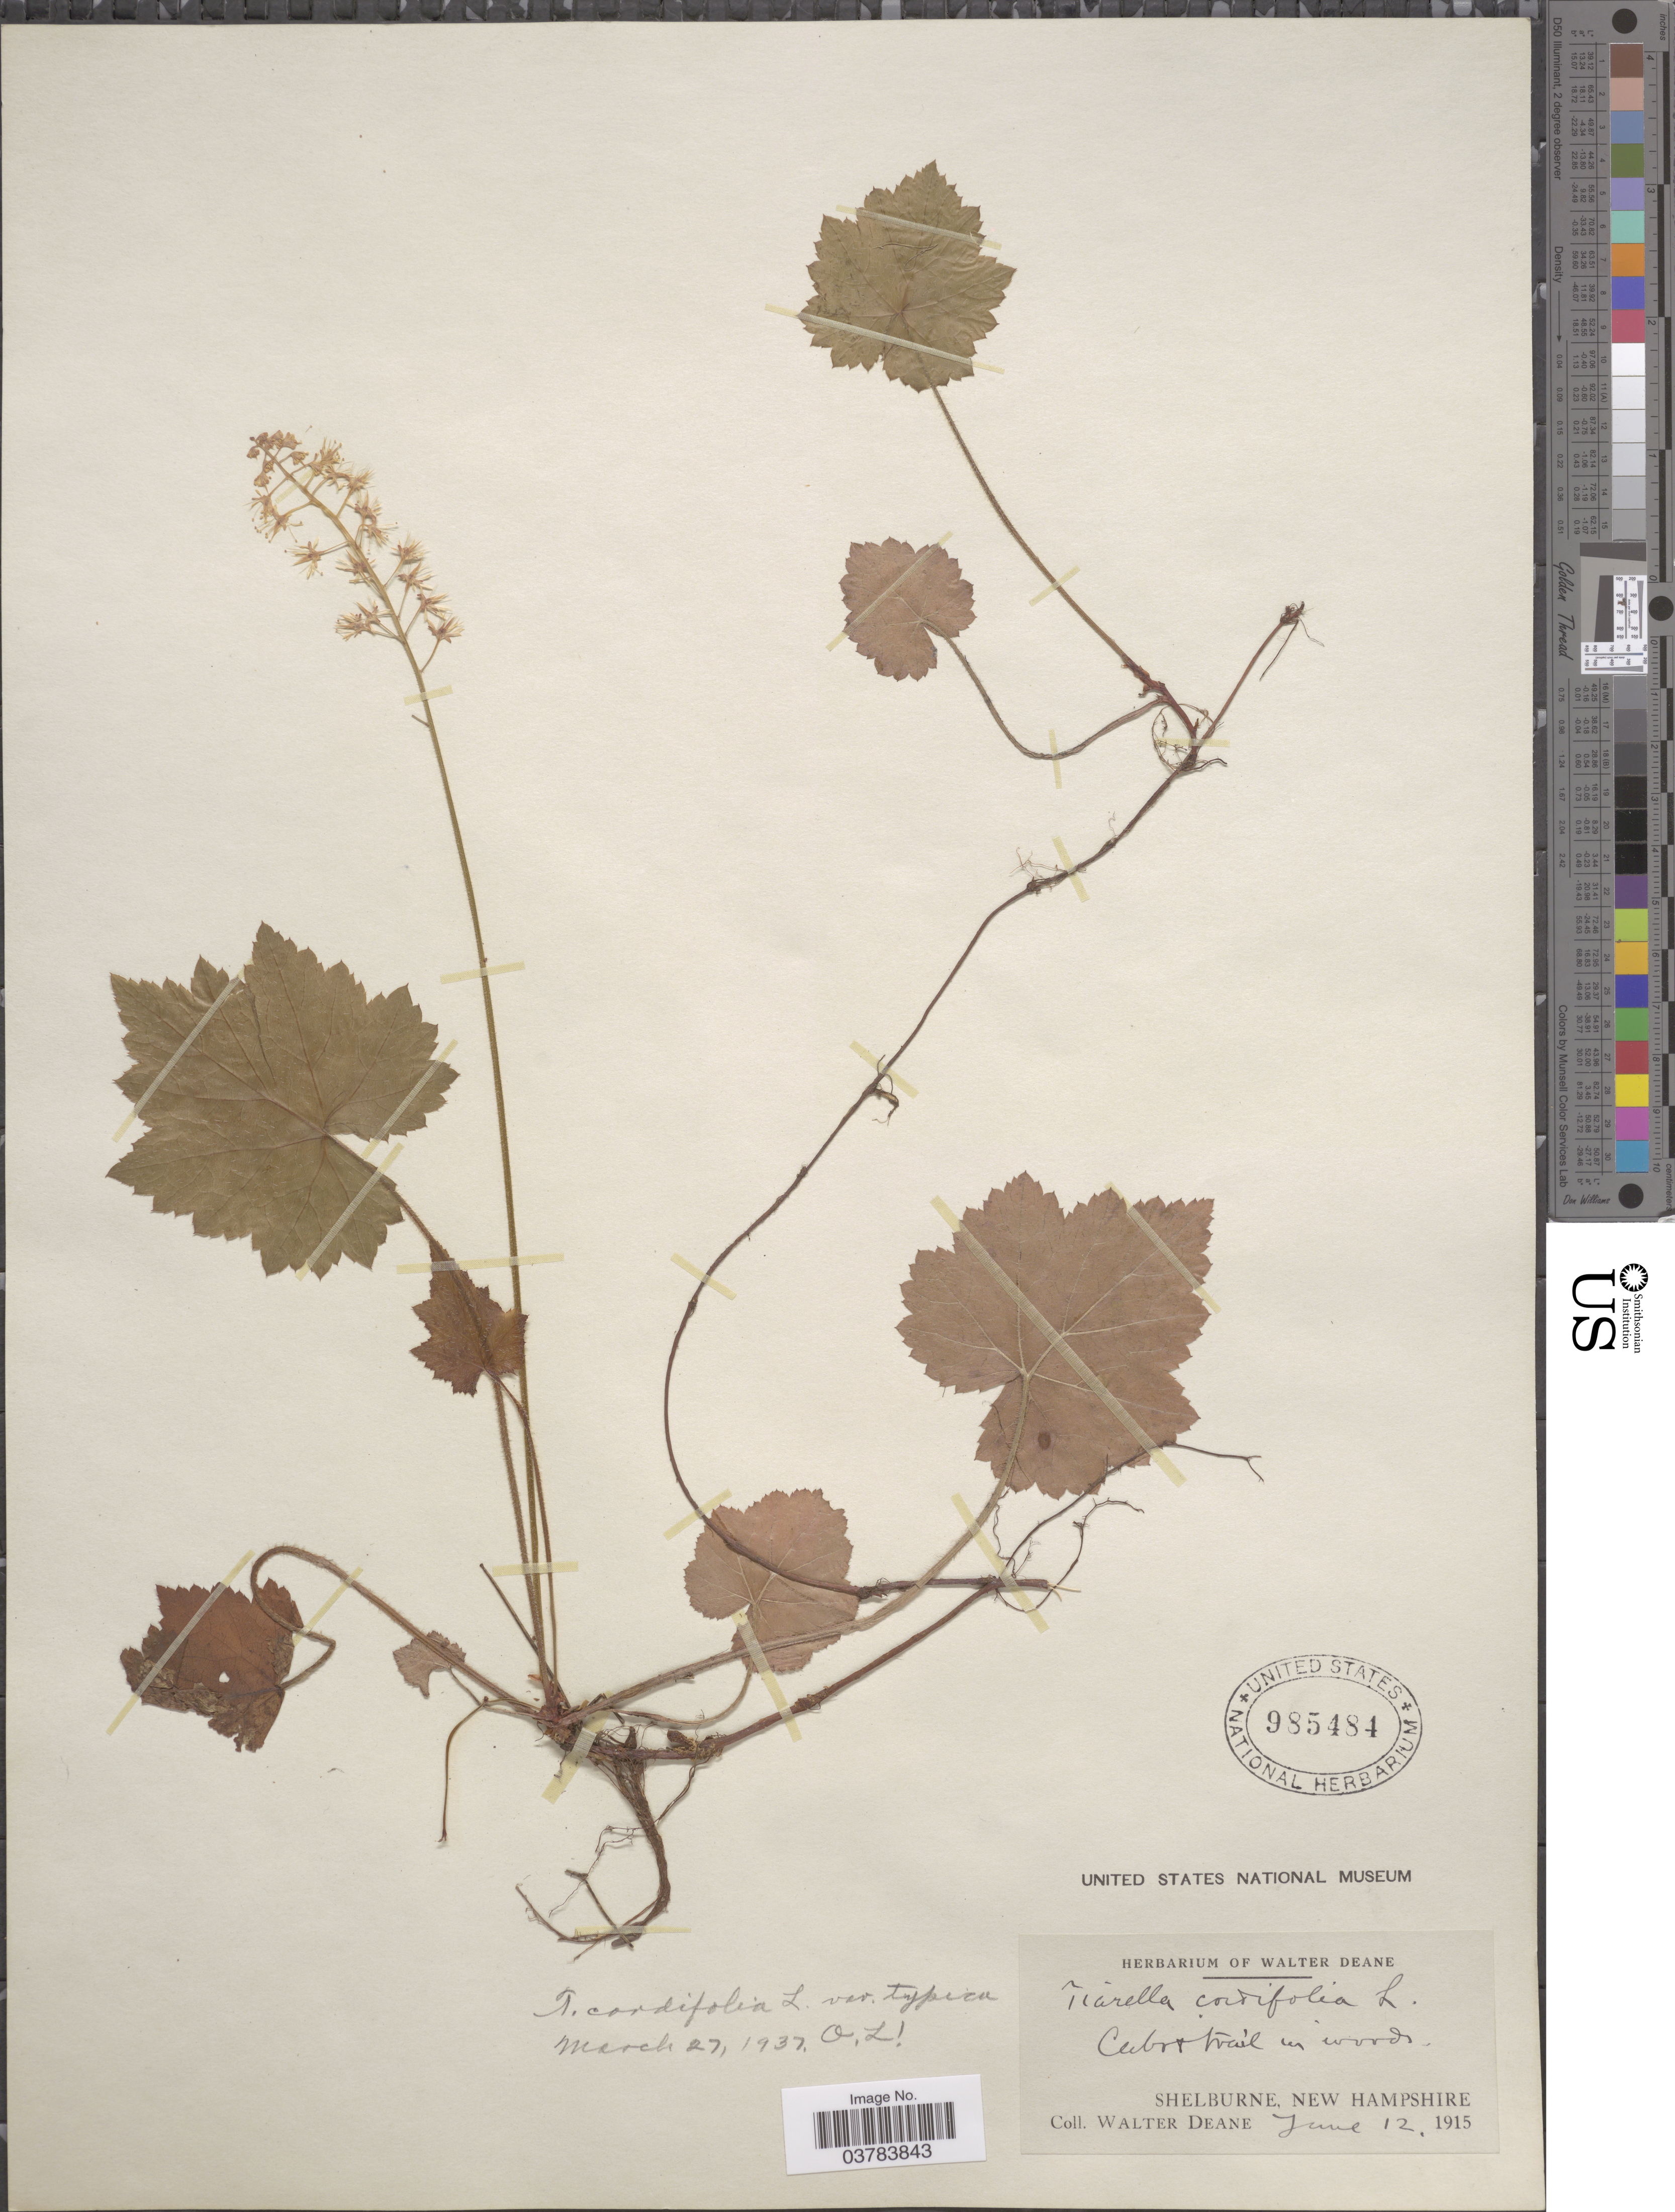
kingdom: Plantae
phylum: Tracheophyta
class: Magnoliopsida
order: Saxifragales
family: Saxifragaceae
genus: Tiarella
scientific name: Tiarella cordifolia var. typica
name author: Lakela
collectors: W. Deane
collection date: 1915-06-12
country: United States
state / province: New Hampshire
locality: Shelburne.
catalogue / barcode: US 985484